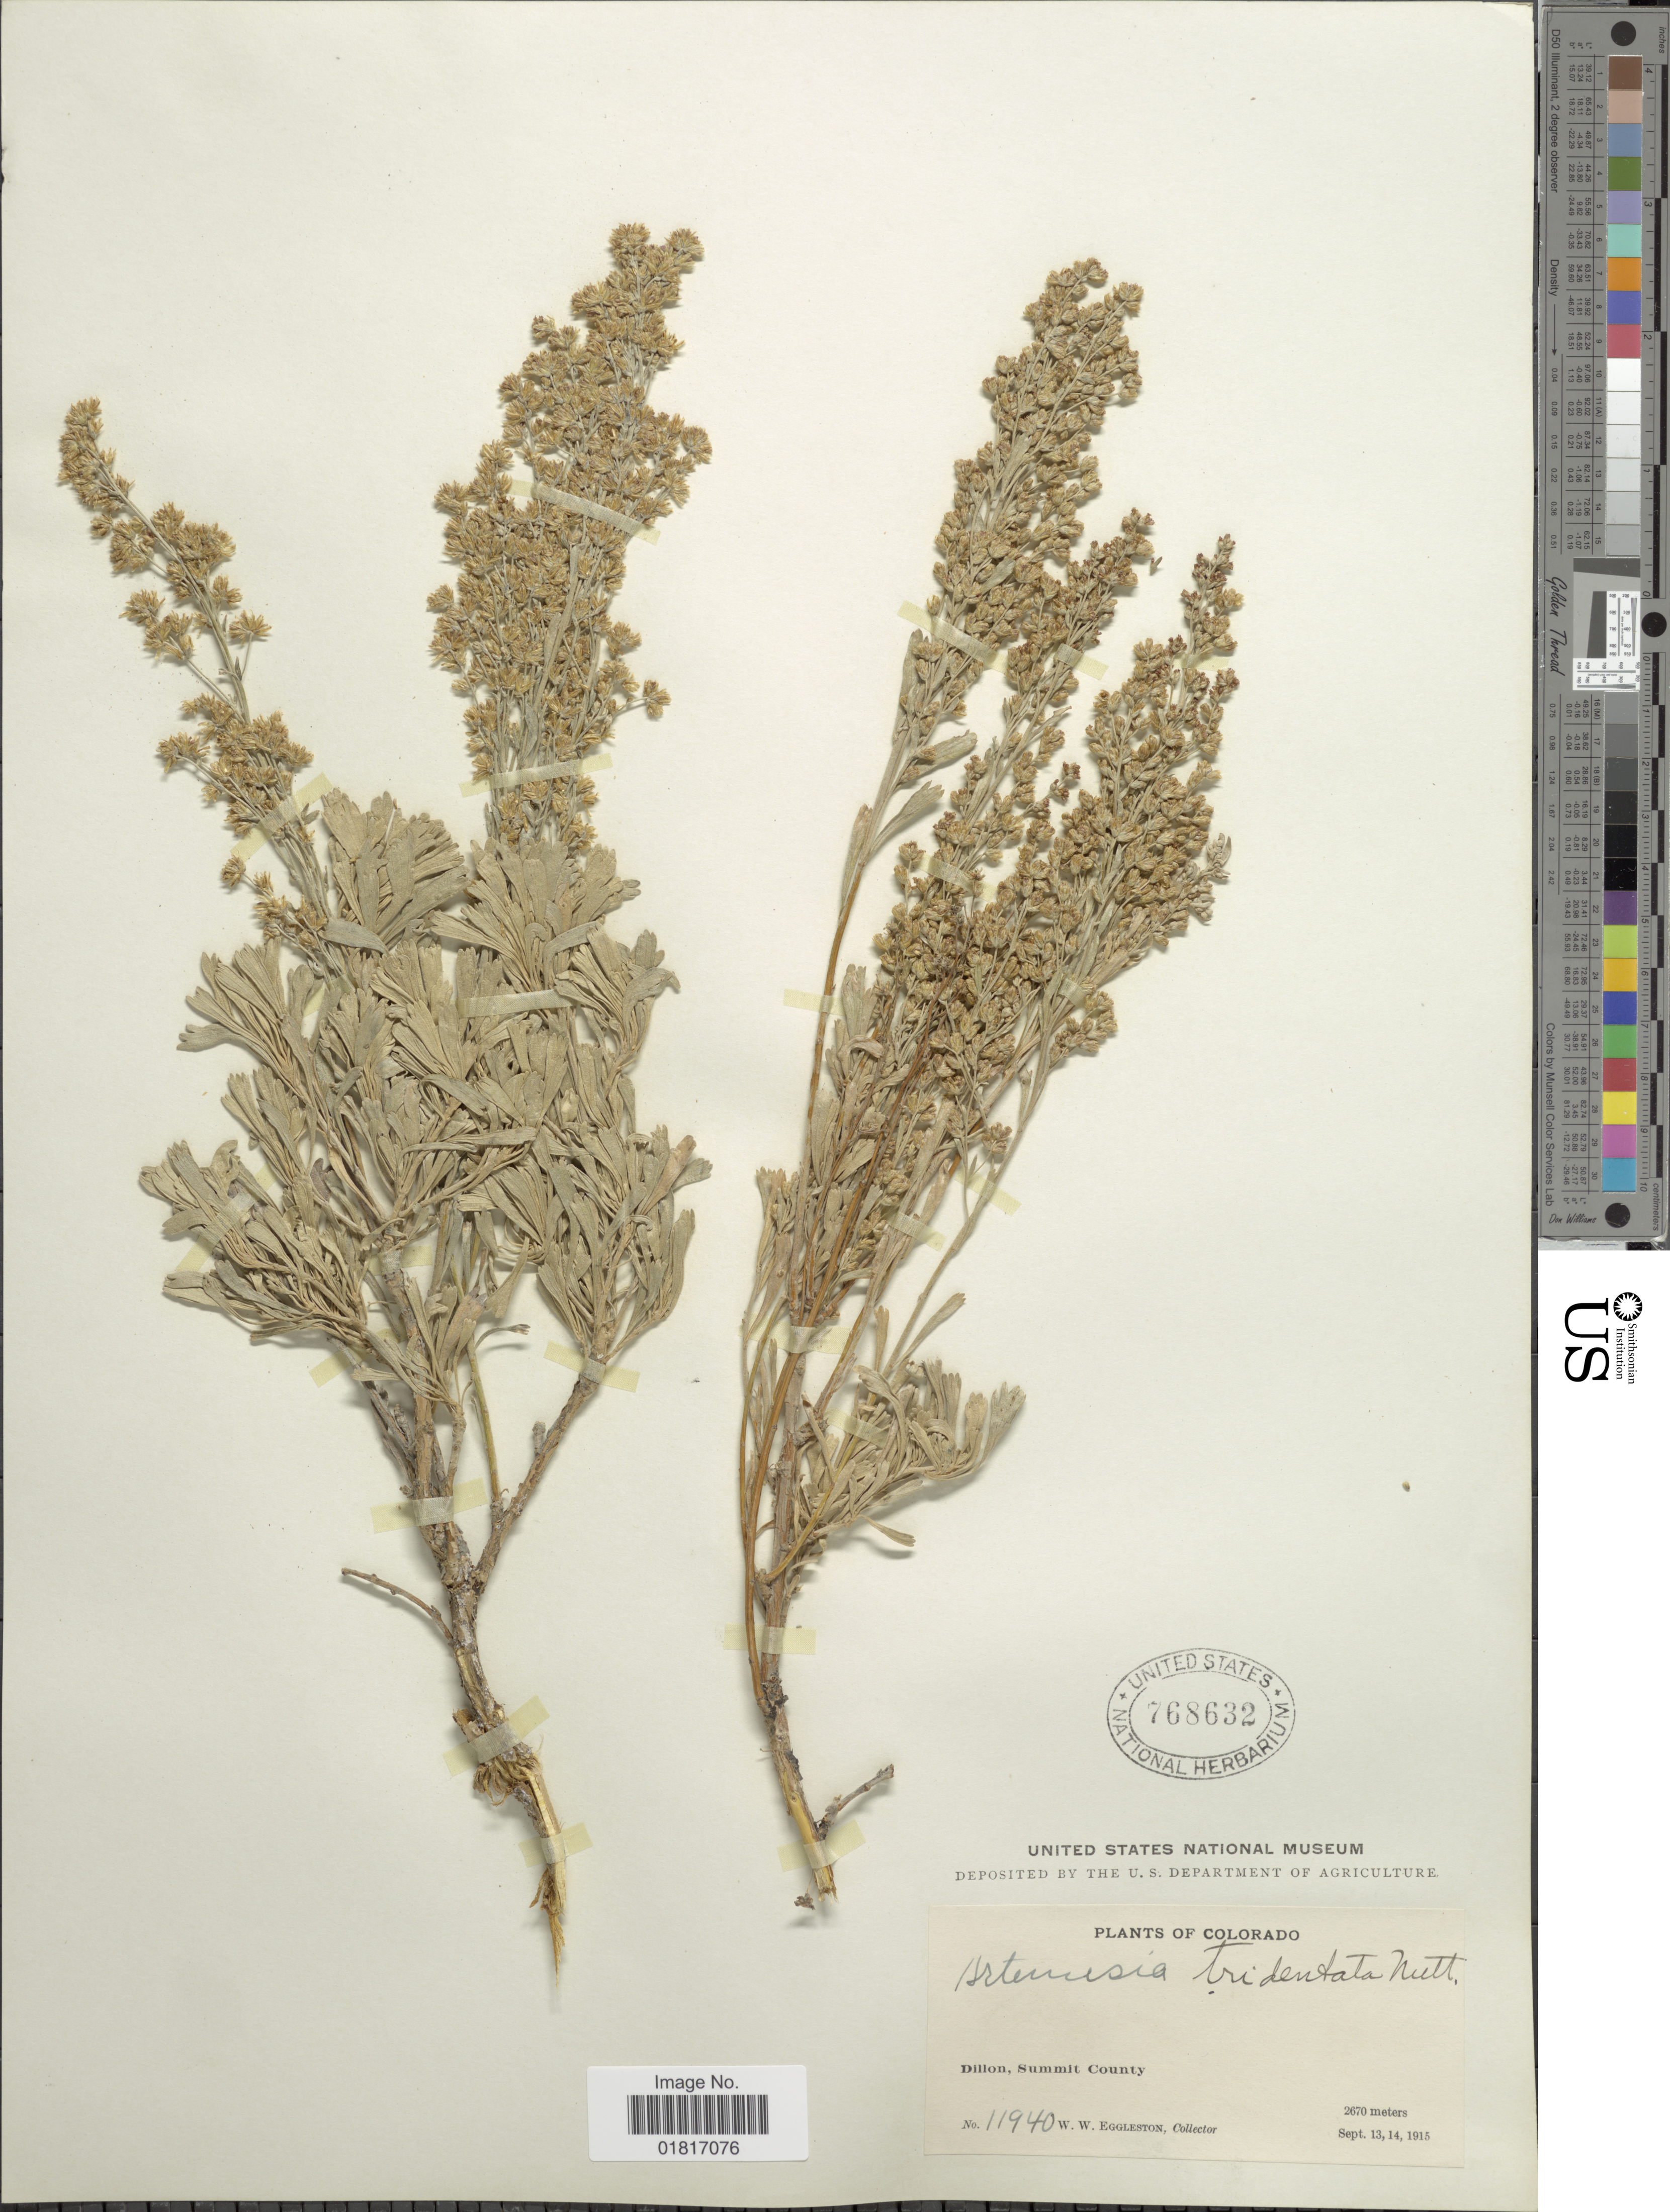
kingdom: Plantae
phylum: Tracheophyta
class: Magnoliopsida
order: Asterales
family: Asteraceae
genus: Artemisia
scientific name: Artemisia tridentata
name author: Nutt.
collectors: W. W. Eggleston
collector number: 11940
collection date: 1915-09-13/1915-09-14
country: United States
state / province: Colorado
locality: Dillon, Summit County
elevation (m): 2670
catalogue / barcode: US 768632